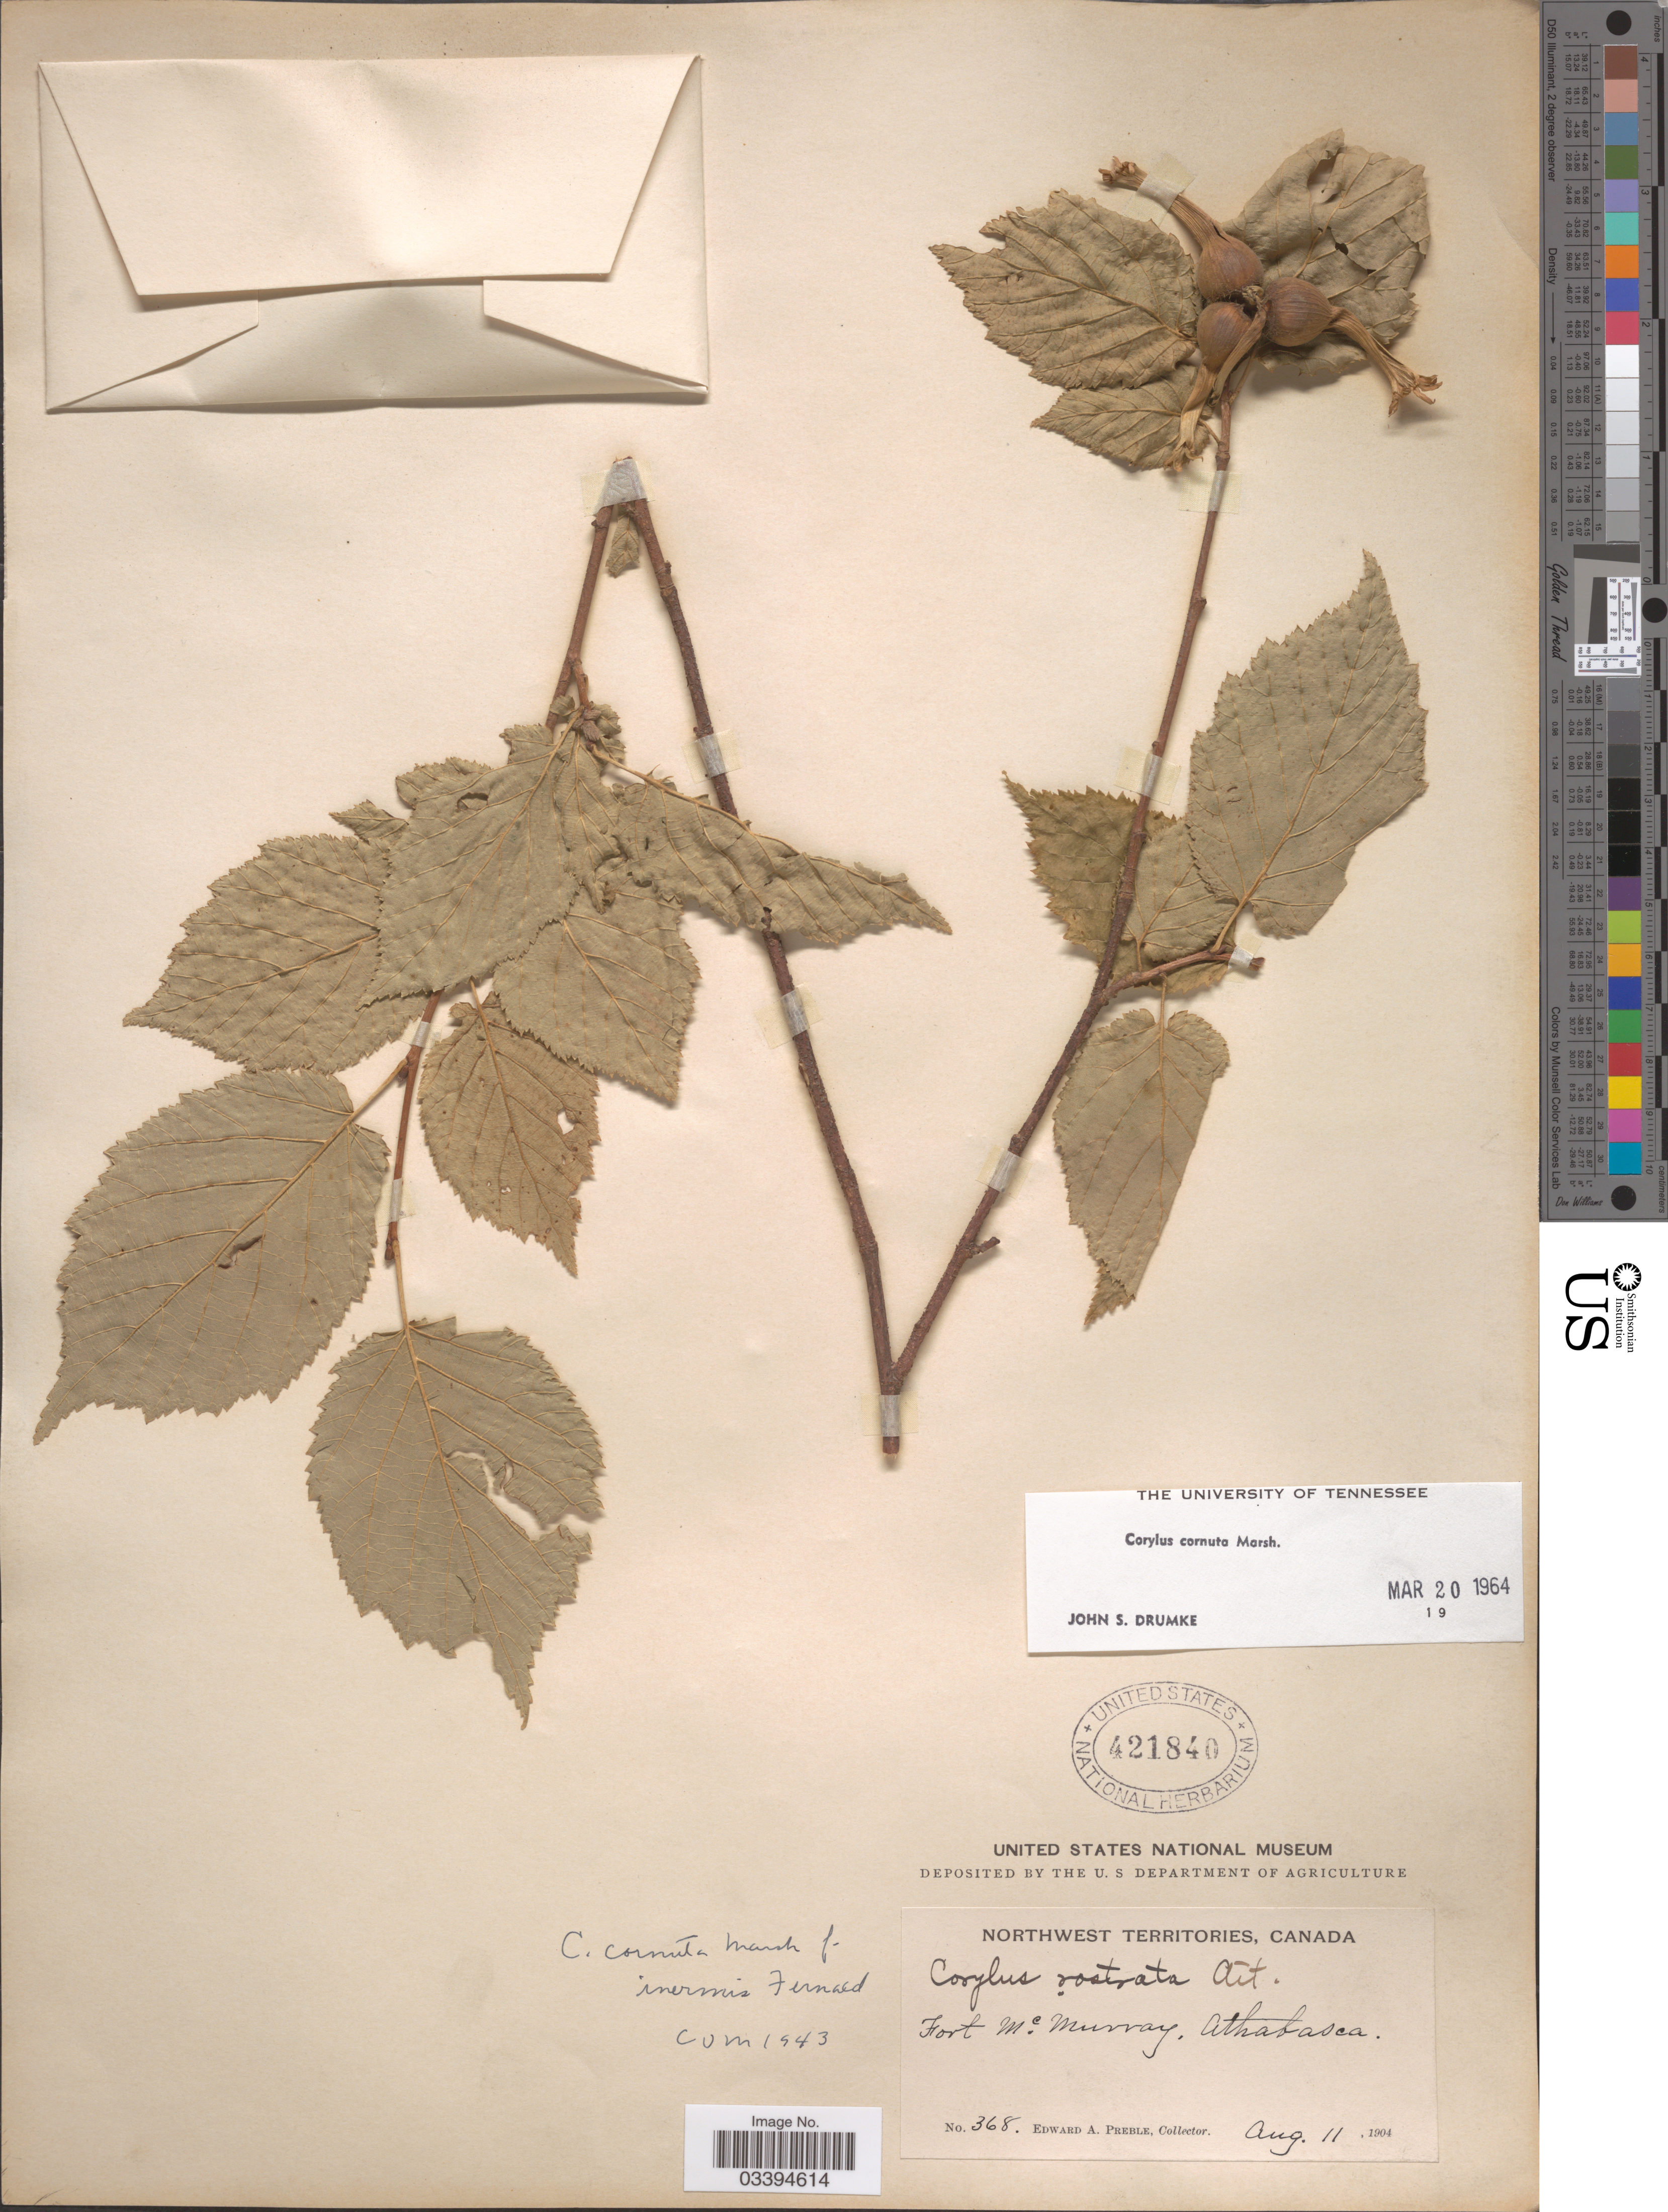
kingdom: Plantae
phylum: Tracheophyta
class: Magnoliopsida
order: Fagales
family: Betulaceae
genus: Corylus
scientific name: Corylus cornuta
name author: Marshall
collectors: E. Preble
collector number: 368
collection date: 1904-08-11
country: Canada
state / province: Northwest Territories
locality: Fort Mc Murray, Athabasca.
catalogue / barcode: US 421840